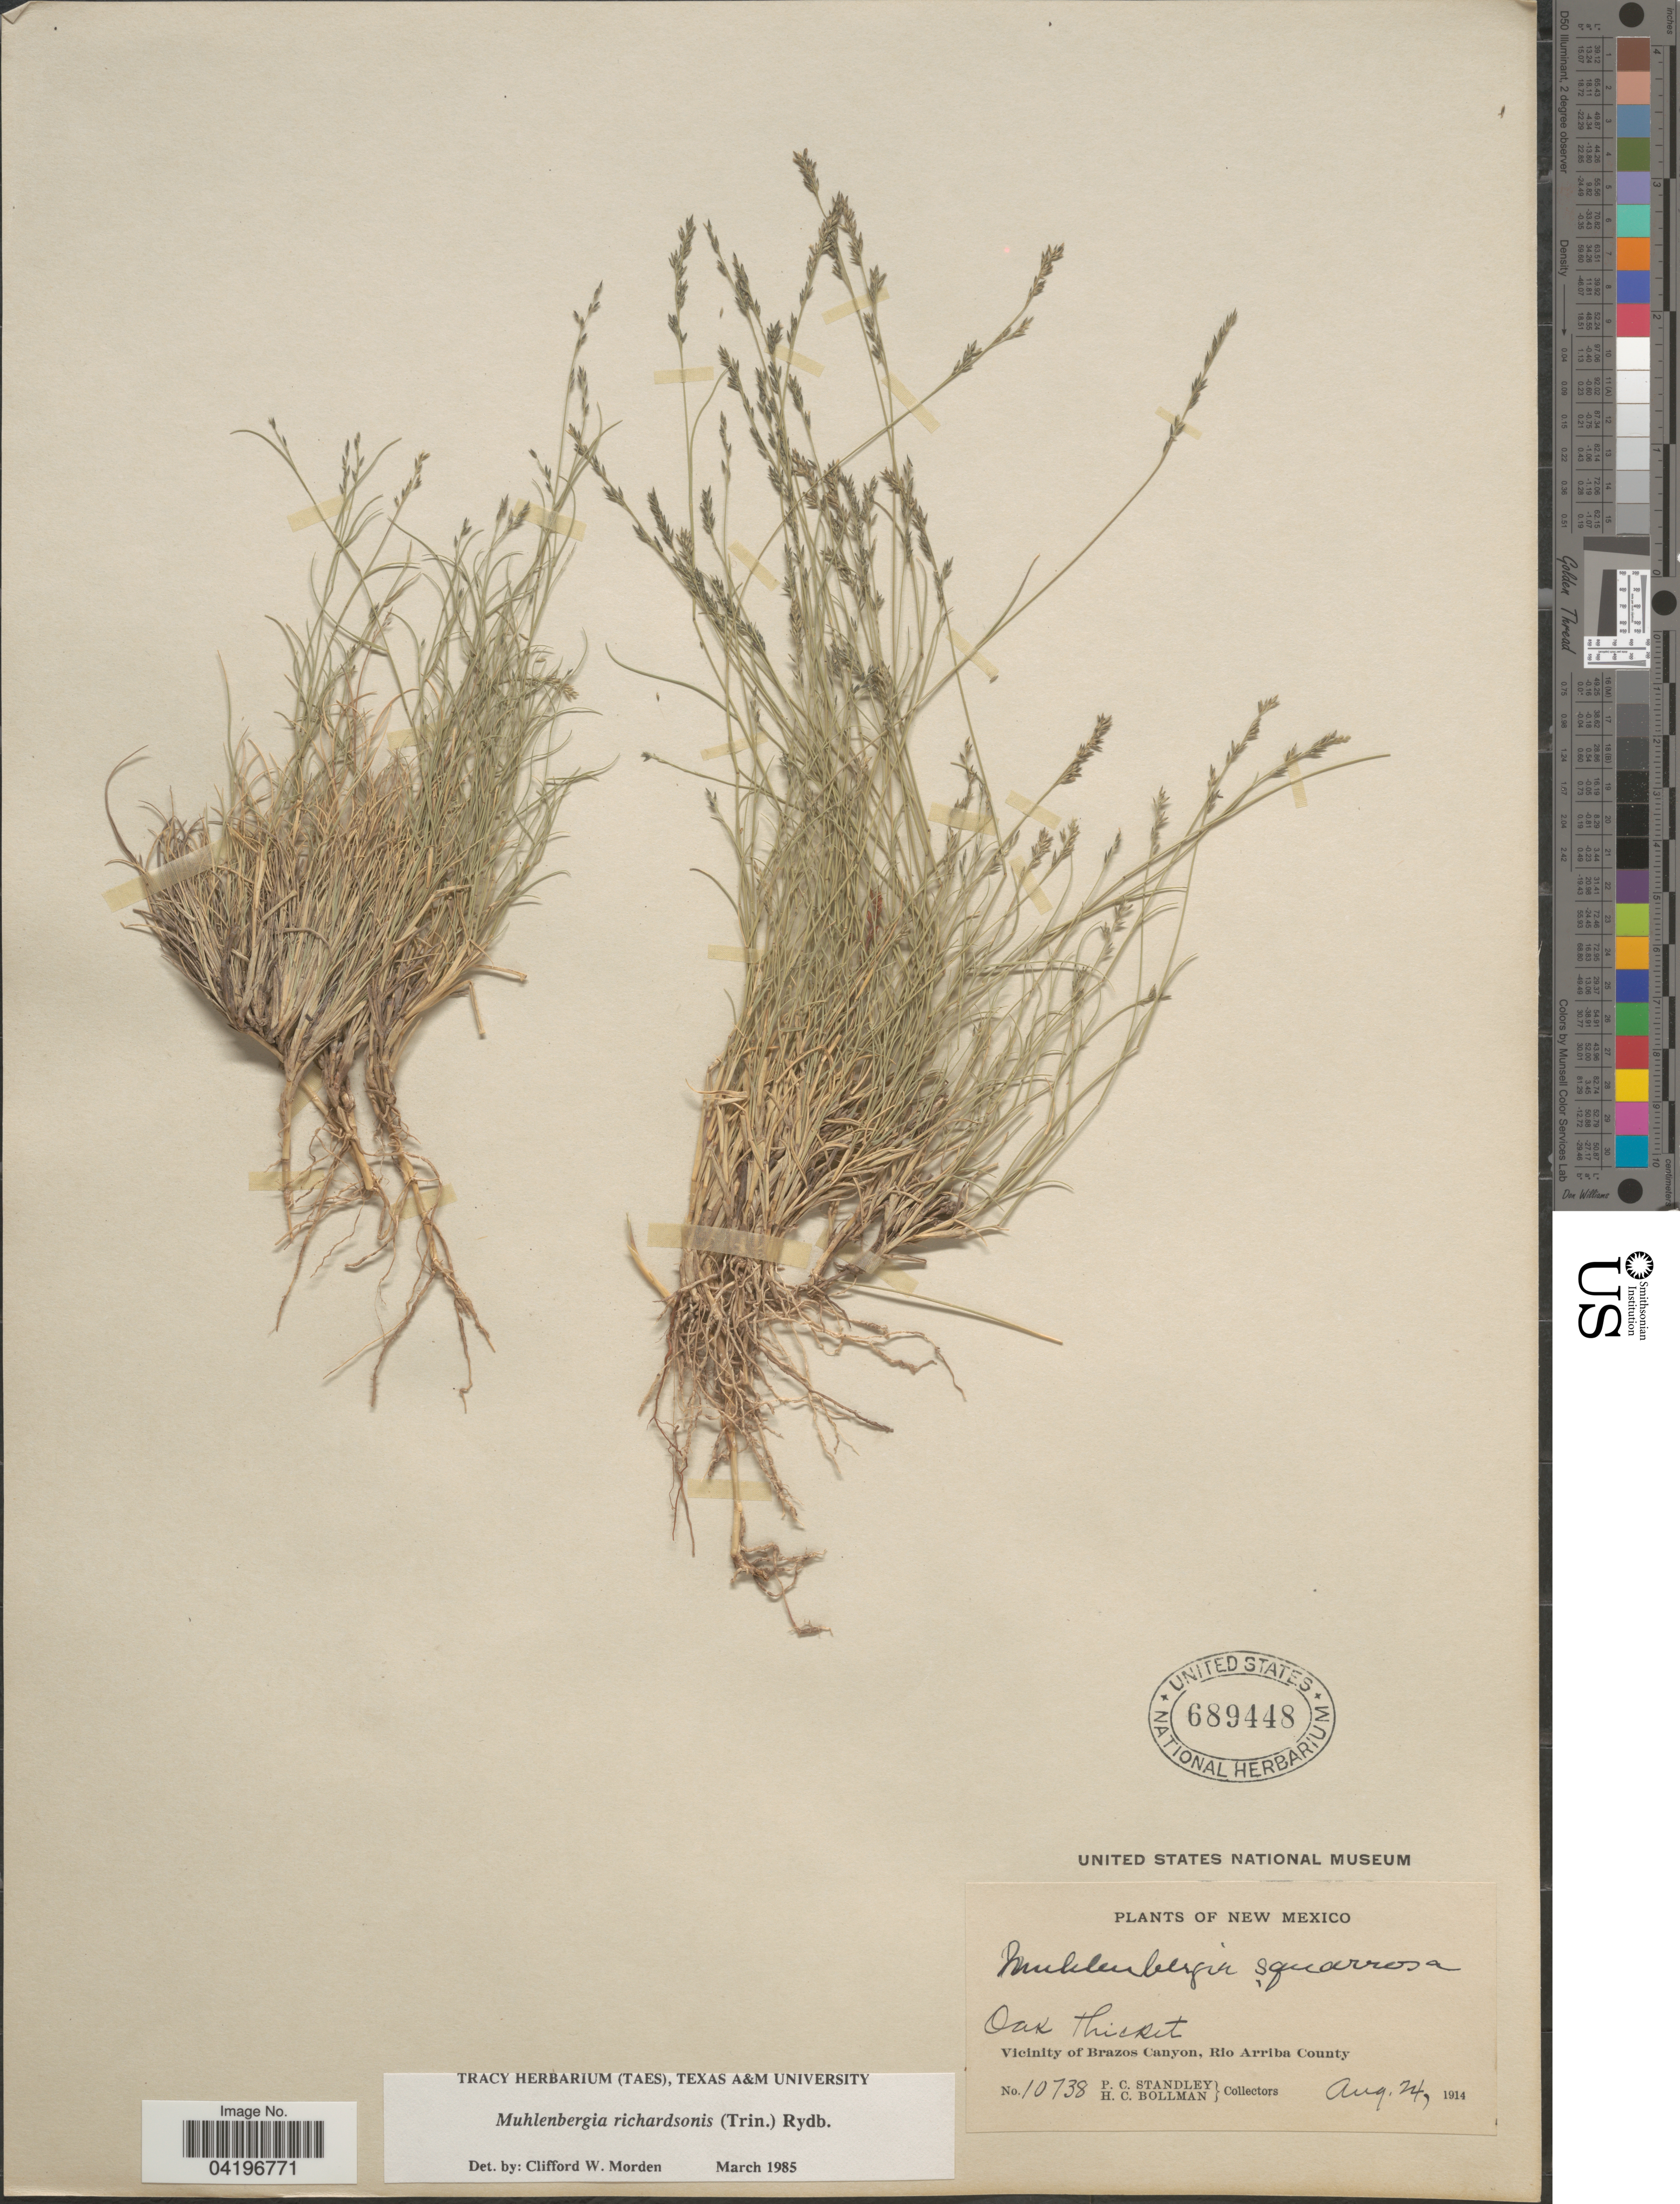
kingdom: Plantae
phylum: Tracheophyta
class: Liliopsida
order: Poales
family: Poaceae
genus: Muhlenbergia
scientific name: Muhlenbergia richardsonis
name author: (Trin.) Rydb.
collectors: P. C. Standley & H. C. Bollman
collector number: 10738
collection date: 1914-08-24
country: United States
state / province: New Mexico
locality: Vicinity of Brazos Canyon, Rio Arriba County.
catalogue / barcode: US 689448